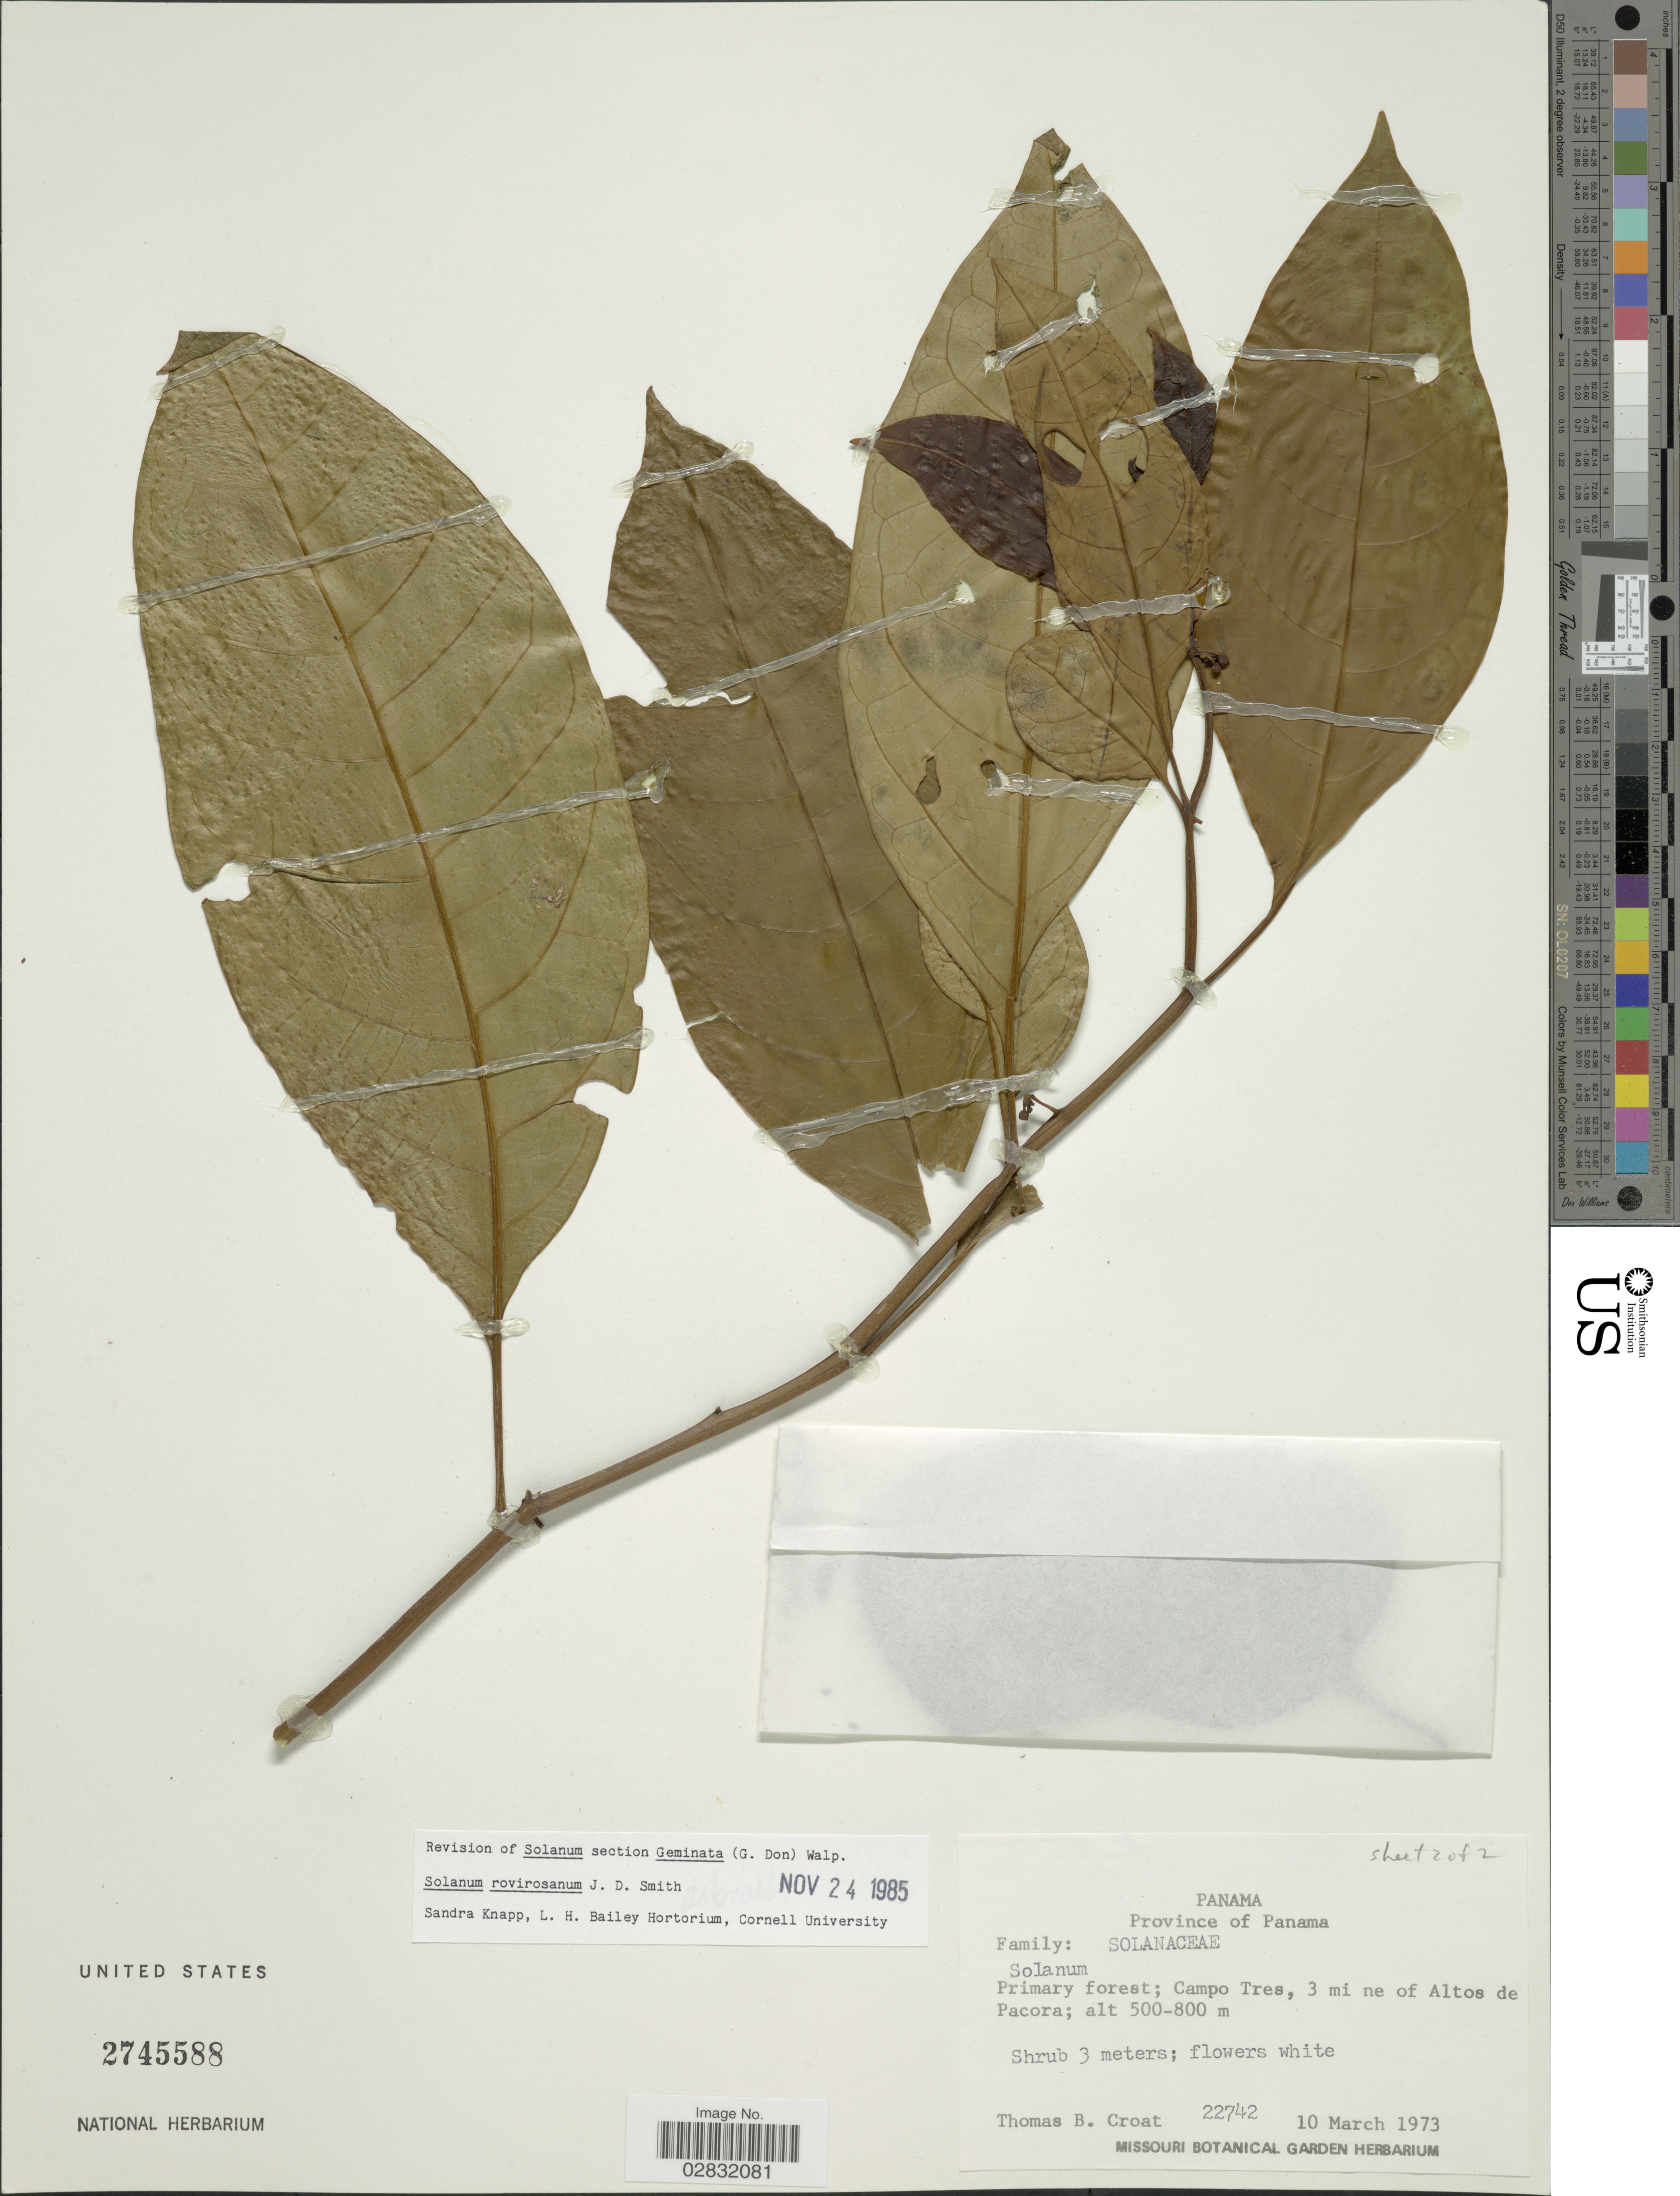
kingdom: Plantae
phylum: Tracheophyta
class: Magnoliopsida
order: Solanales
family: Solanaceae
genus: Solanum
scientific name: Solanum rovirosanum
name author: Donn. Sm.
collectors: T. B. Croat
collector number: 22742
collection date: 1973-03-10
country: Panama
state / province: Panamá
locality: Province of Panama, Campo Tres, 3 mi ne of Altos de Pacora.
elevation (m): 500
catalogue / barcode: US 2745588